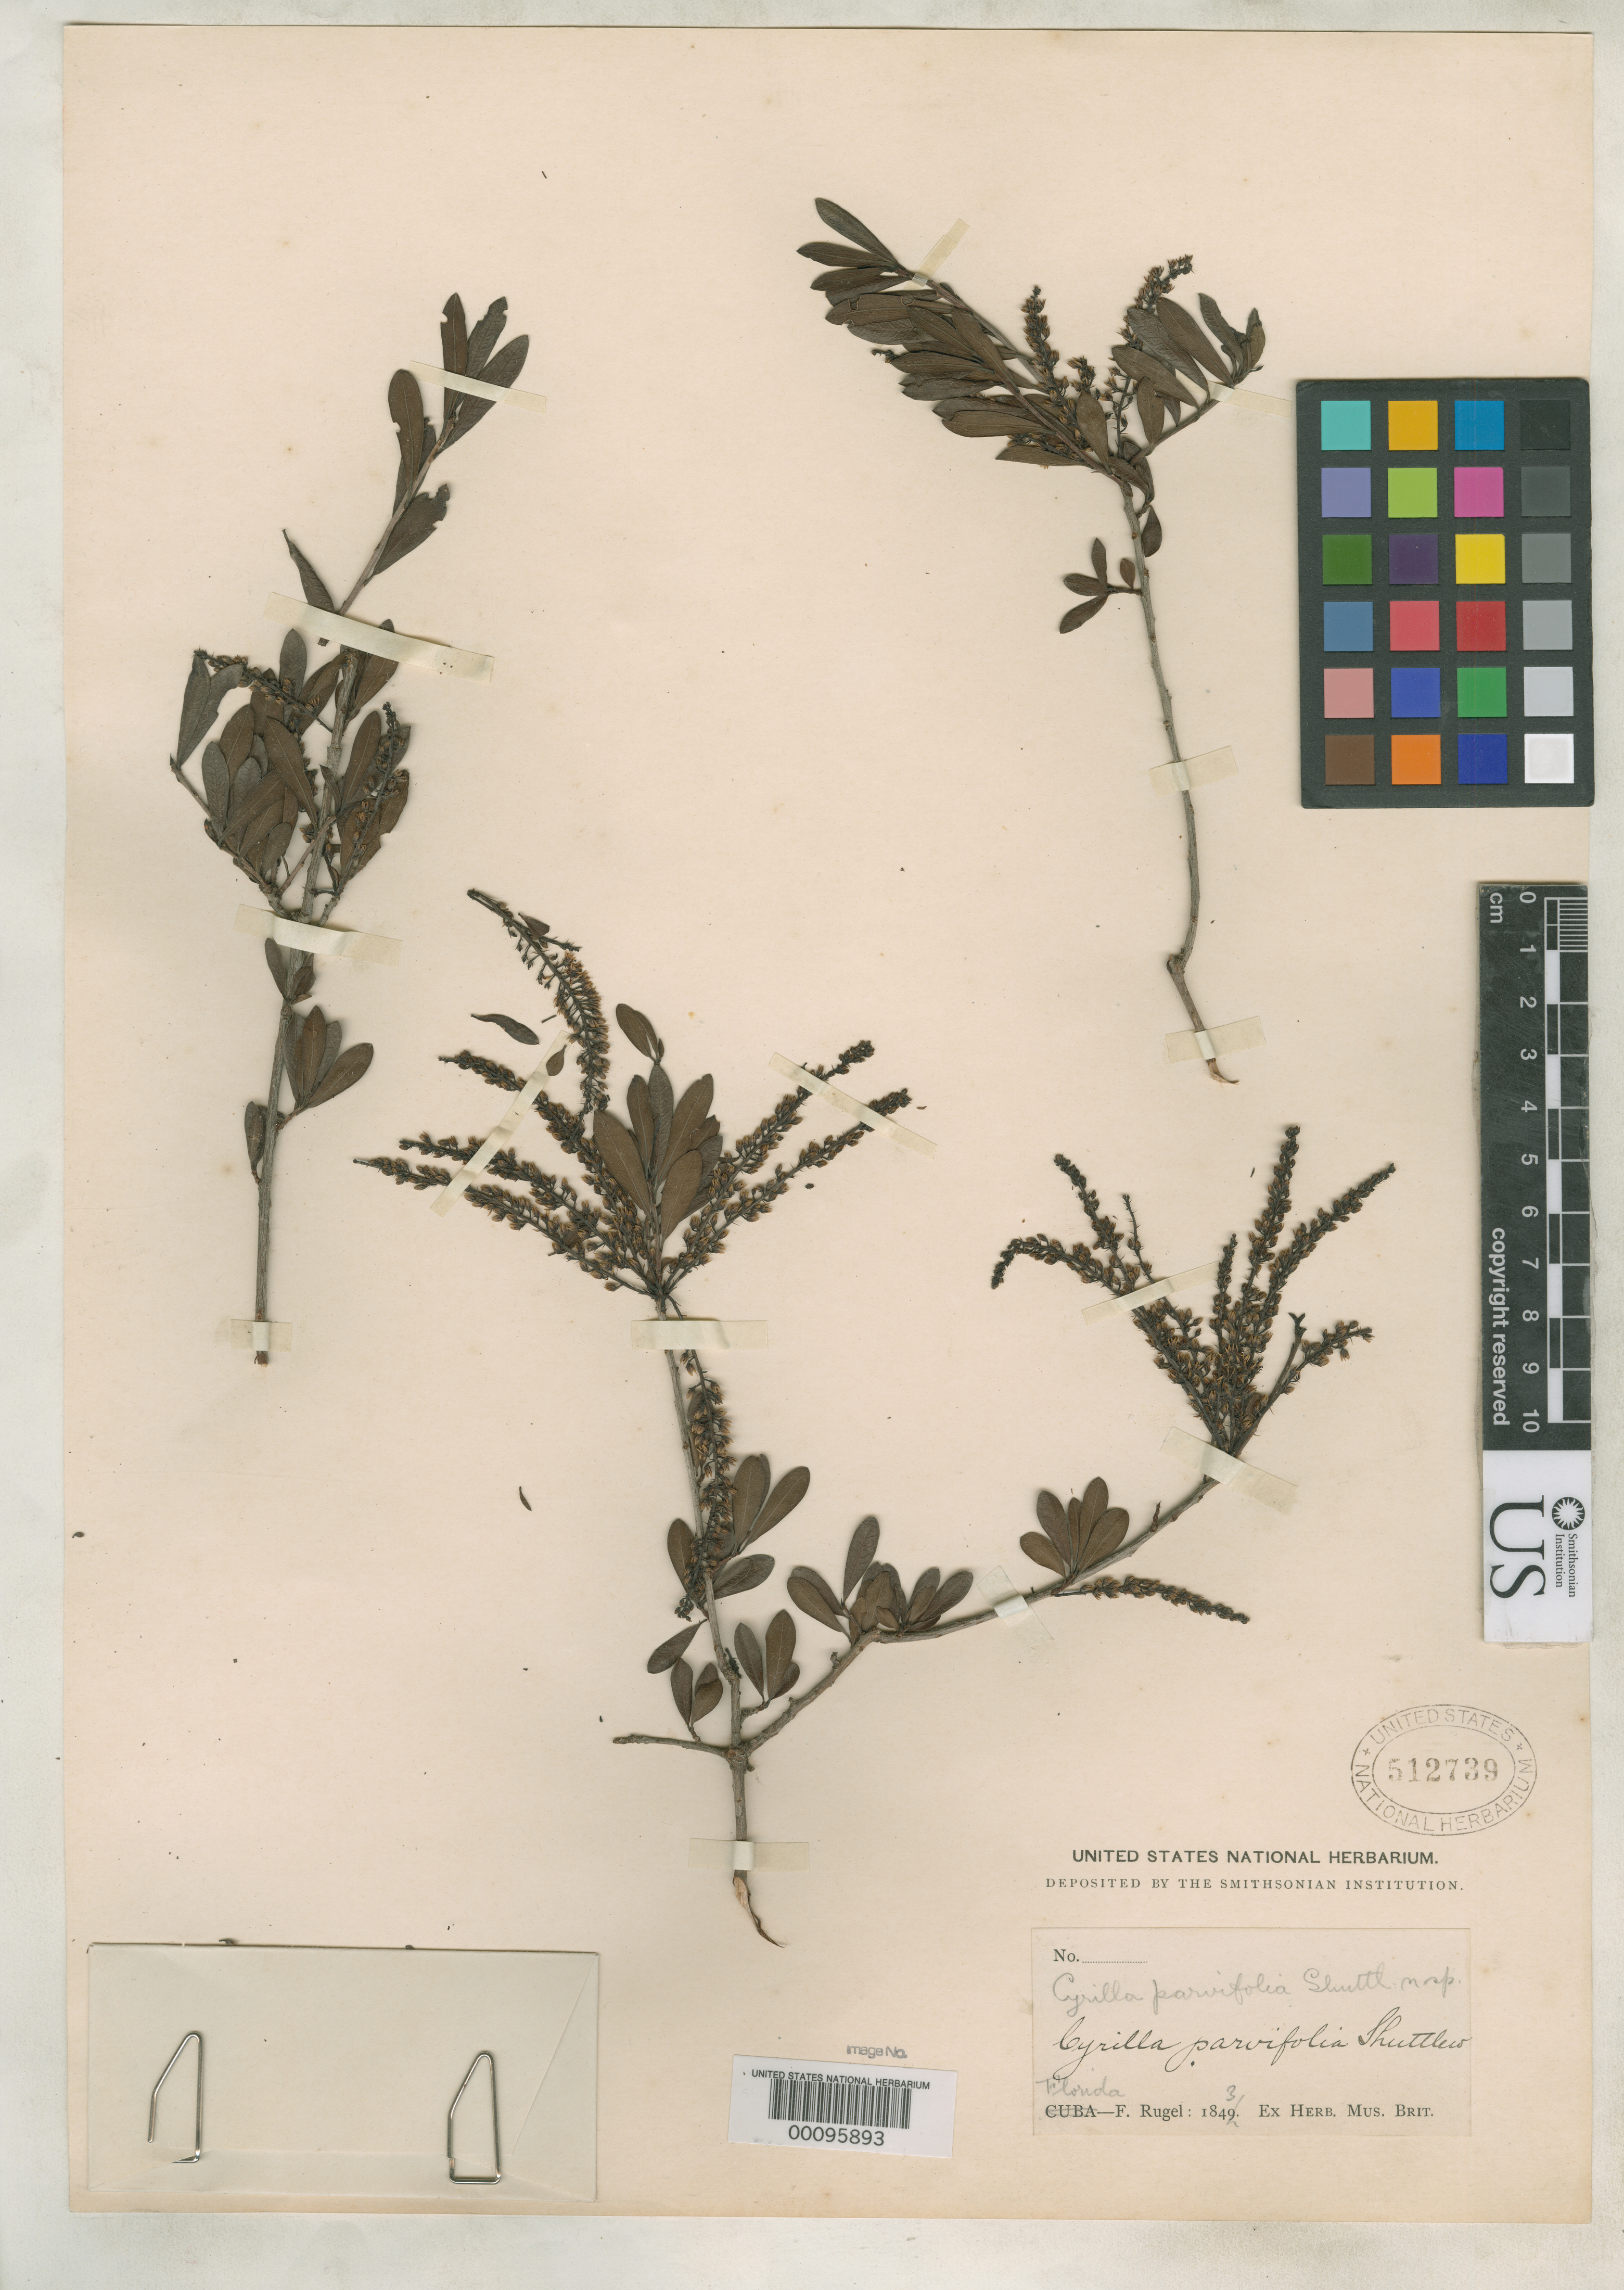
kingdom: Plantae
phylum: Tracheophyta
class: Magnoliopsida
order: Ericales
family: Cyrillaceae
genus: Cyrilla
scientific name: Cyrilla parvifolia Shuttlew. ex Nash, nom. illeg.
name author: Shuttlew. ex Nash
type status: Syntype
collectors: F. Rugel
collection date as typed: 1843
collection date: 1843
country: China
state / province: Yunnan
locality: Meng-tze, Bredia.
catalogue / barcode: US 512739